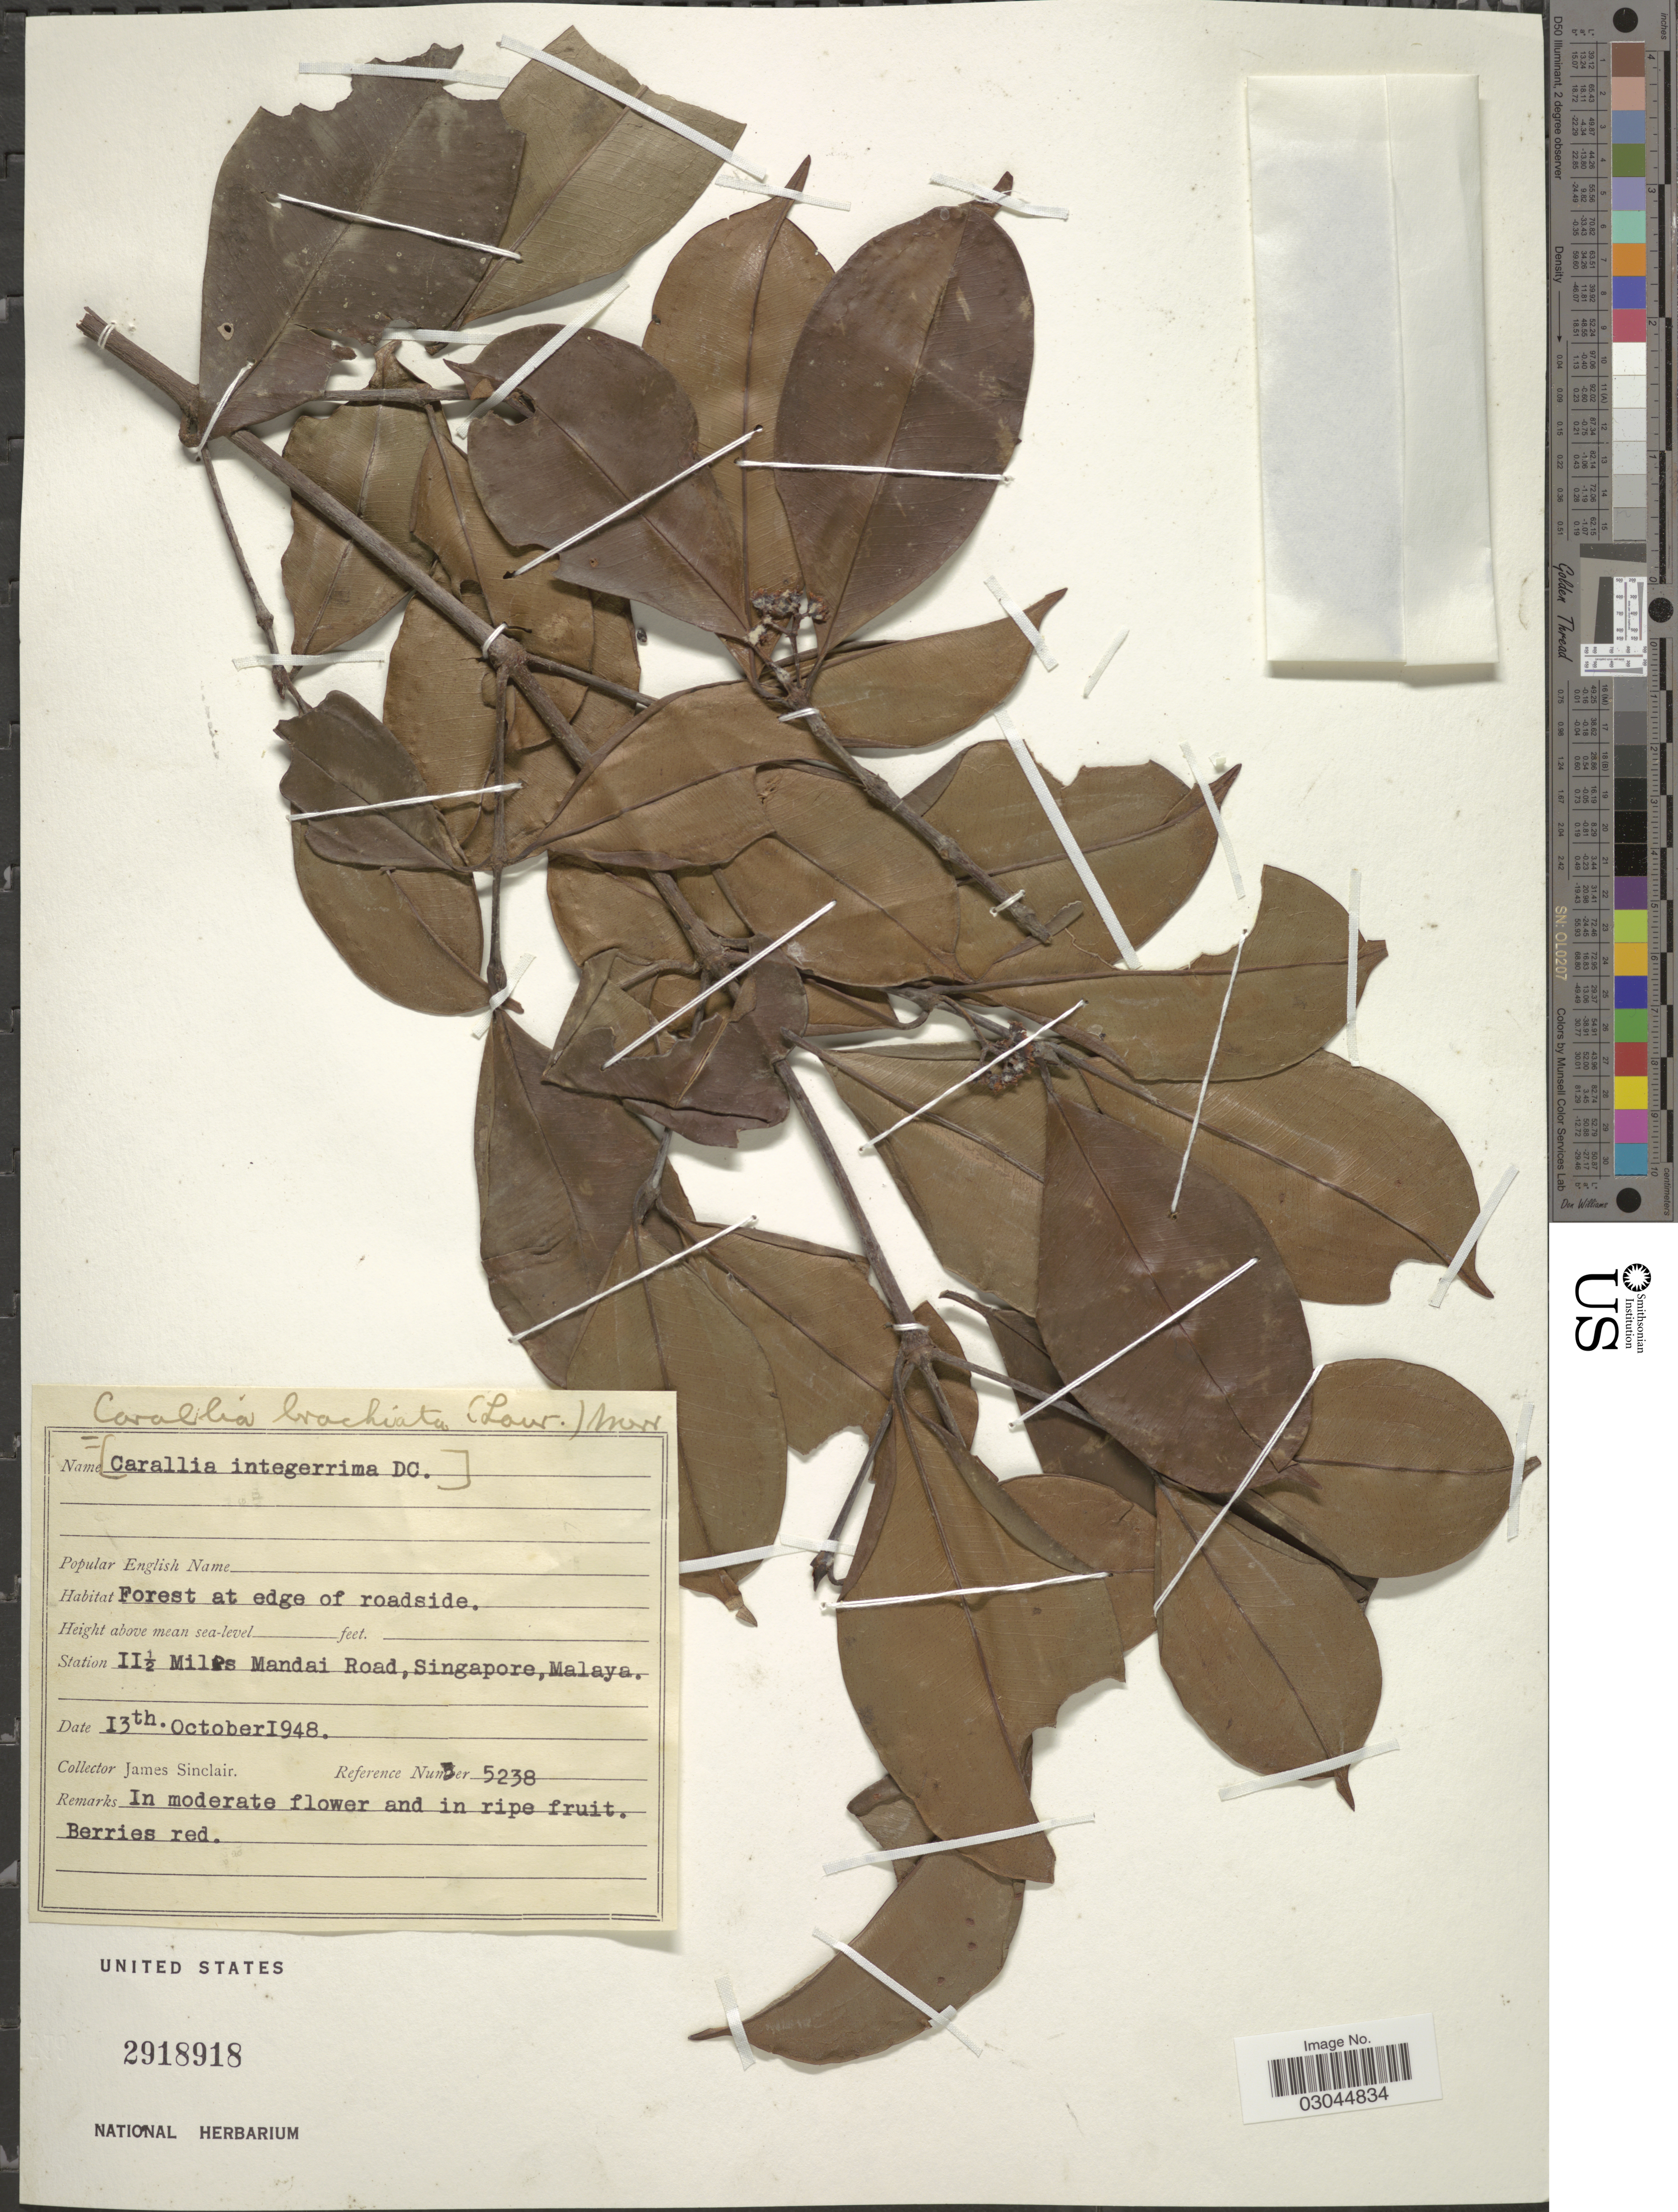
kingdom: Plantae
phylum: Tracheophyta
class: Magnoliopsida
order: Malpighiales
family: Rhizophoraceae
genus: Carallia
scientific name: Carallia brachiata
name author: (Lour.) Merr.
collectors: J. Sinclair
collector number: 5238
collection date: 1948-10-13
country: Singapore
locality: Forest at edge of roadside. Station 11½ Miles Mandai Road, Malay.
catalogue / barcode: US 2918918